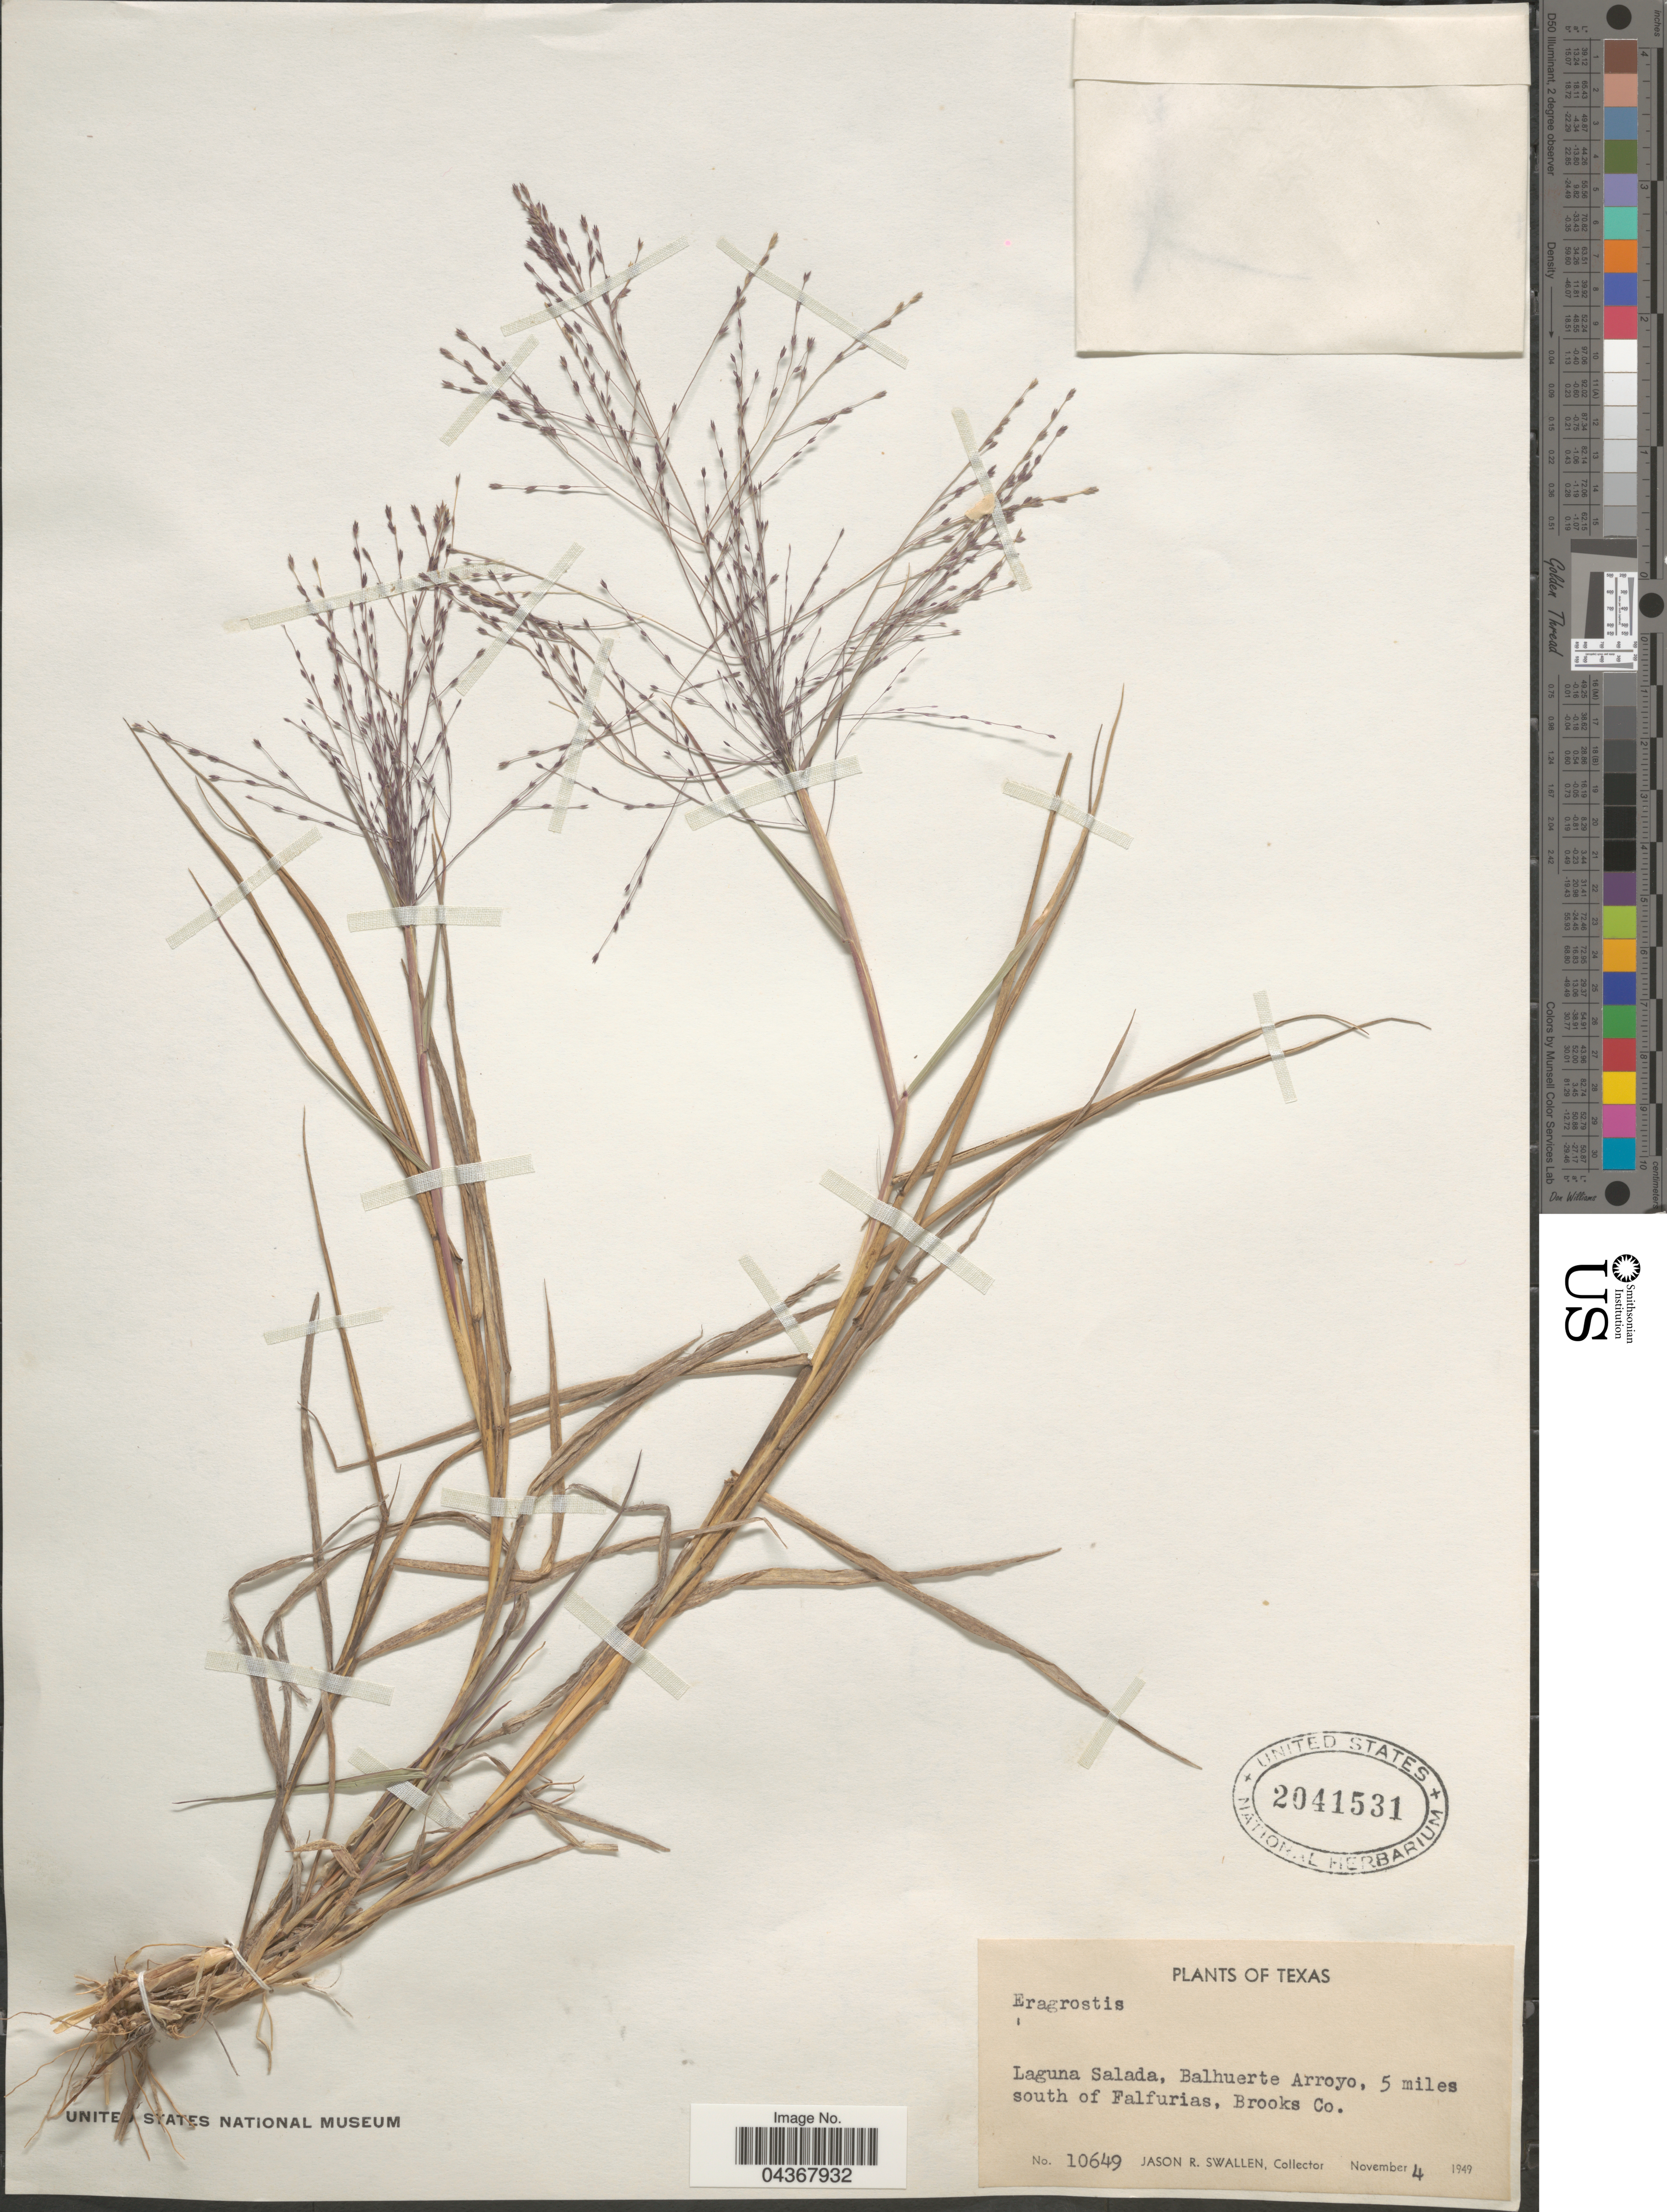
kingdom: Plantae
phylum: Tracheophyta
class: Liliopsida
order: Poales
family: Poaceae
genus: Eragrostis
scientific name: Eragrostis curtipedicellata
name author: Buckley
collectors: J. R. Swallen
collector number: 10649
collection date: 1949-11-04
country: United States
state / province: Texas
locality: Laguna Salada, Balhuerte Arroyo, 5 miles south of Falfurias, Brooks Co.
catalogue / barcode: US 2041531